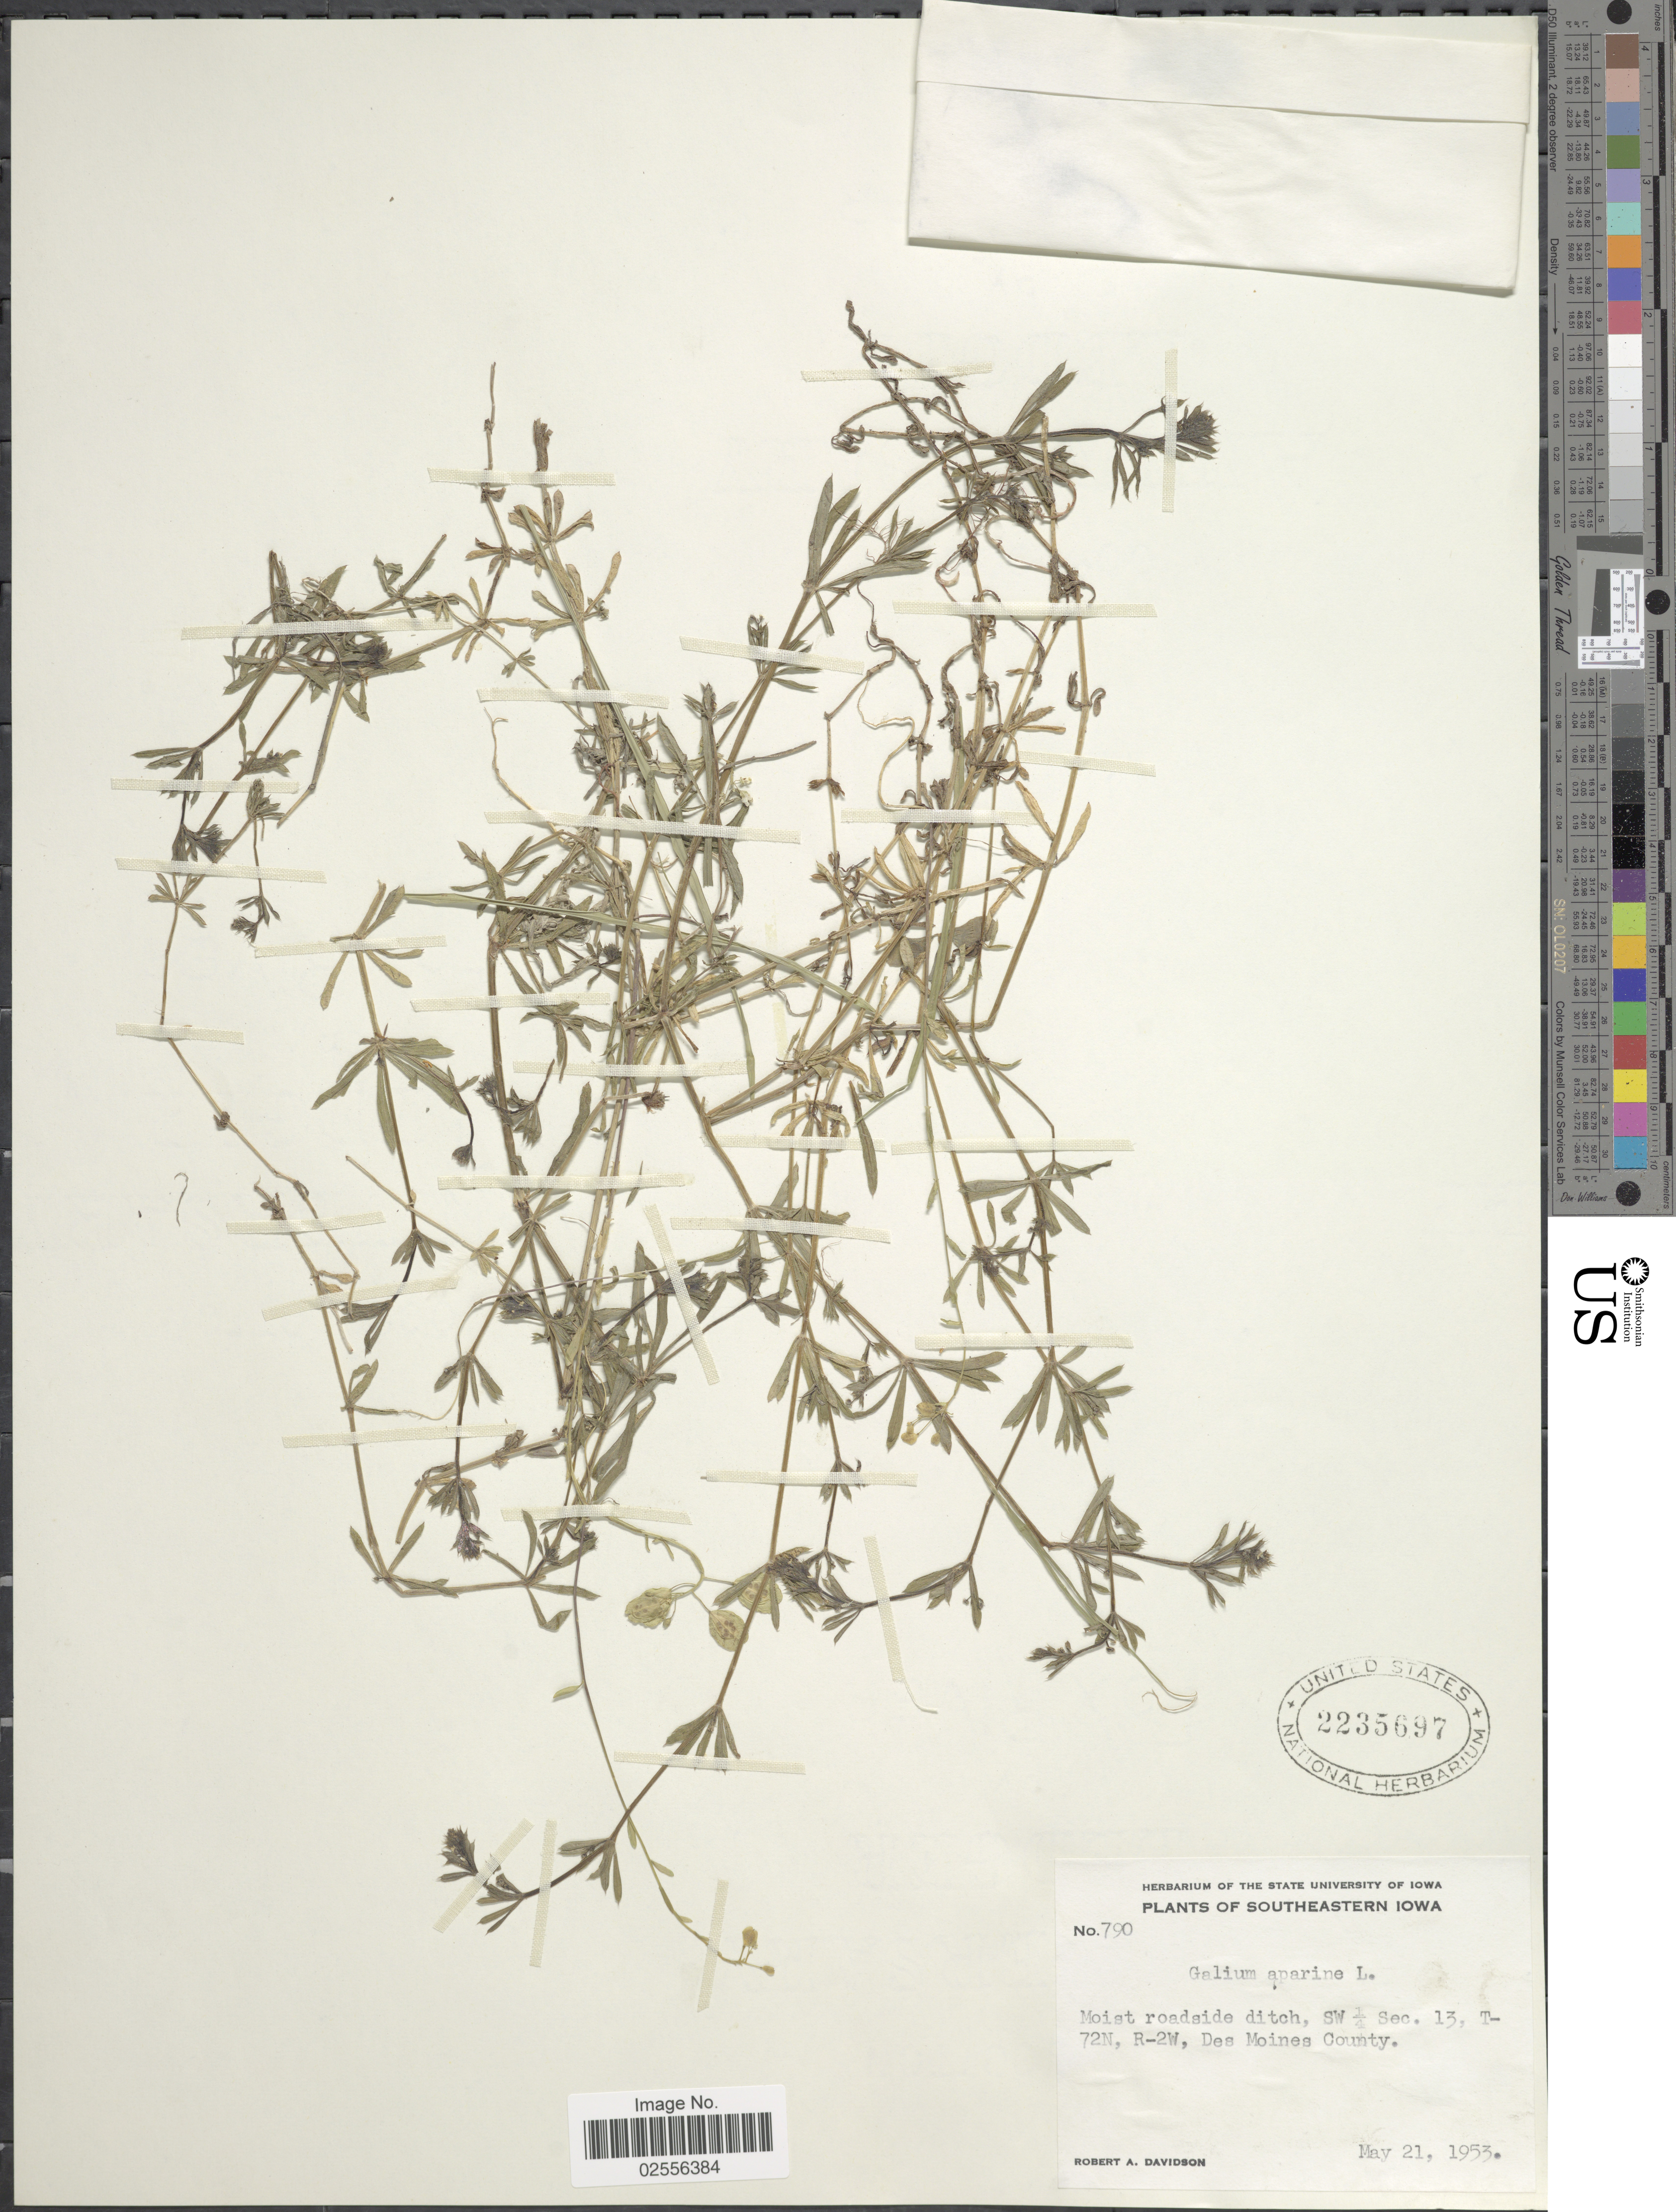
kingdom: Plantae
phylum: Tracheophyta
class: Magnoliopsida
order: Gentianales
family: Rubiaceae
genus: Galium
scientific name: Galium aparine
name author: L.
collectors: R. A. Davidson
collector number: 790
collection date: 1953-05-21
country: United States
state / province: Iowa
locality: Southeastern Iowa. SW¼ Sec. 13, T72N, R-2W, Des Moines County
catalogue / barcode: US 2235697